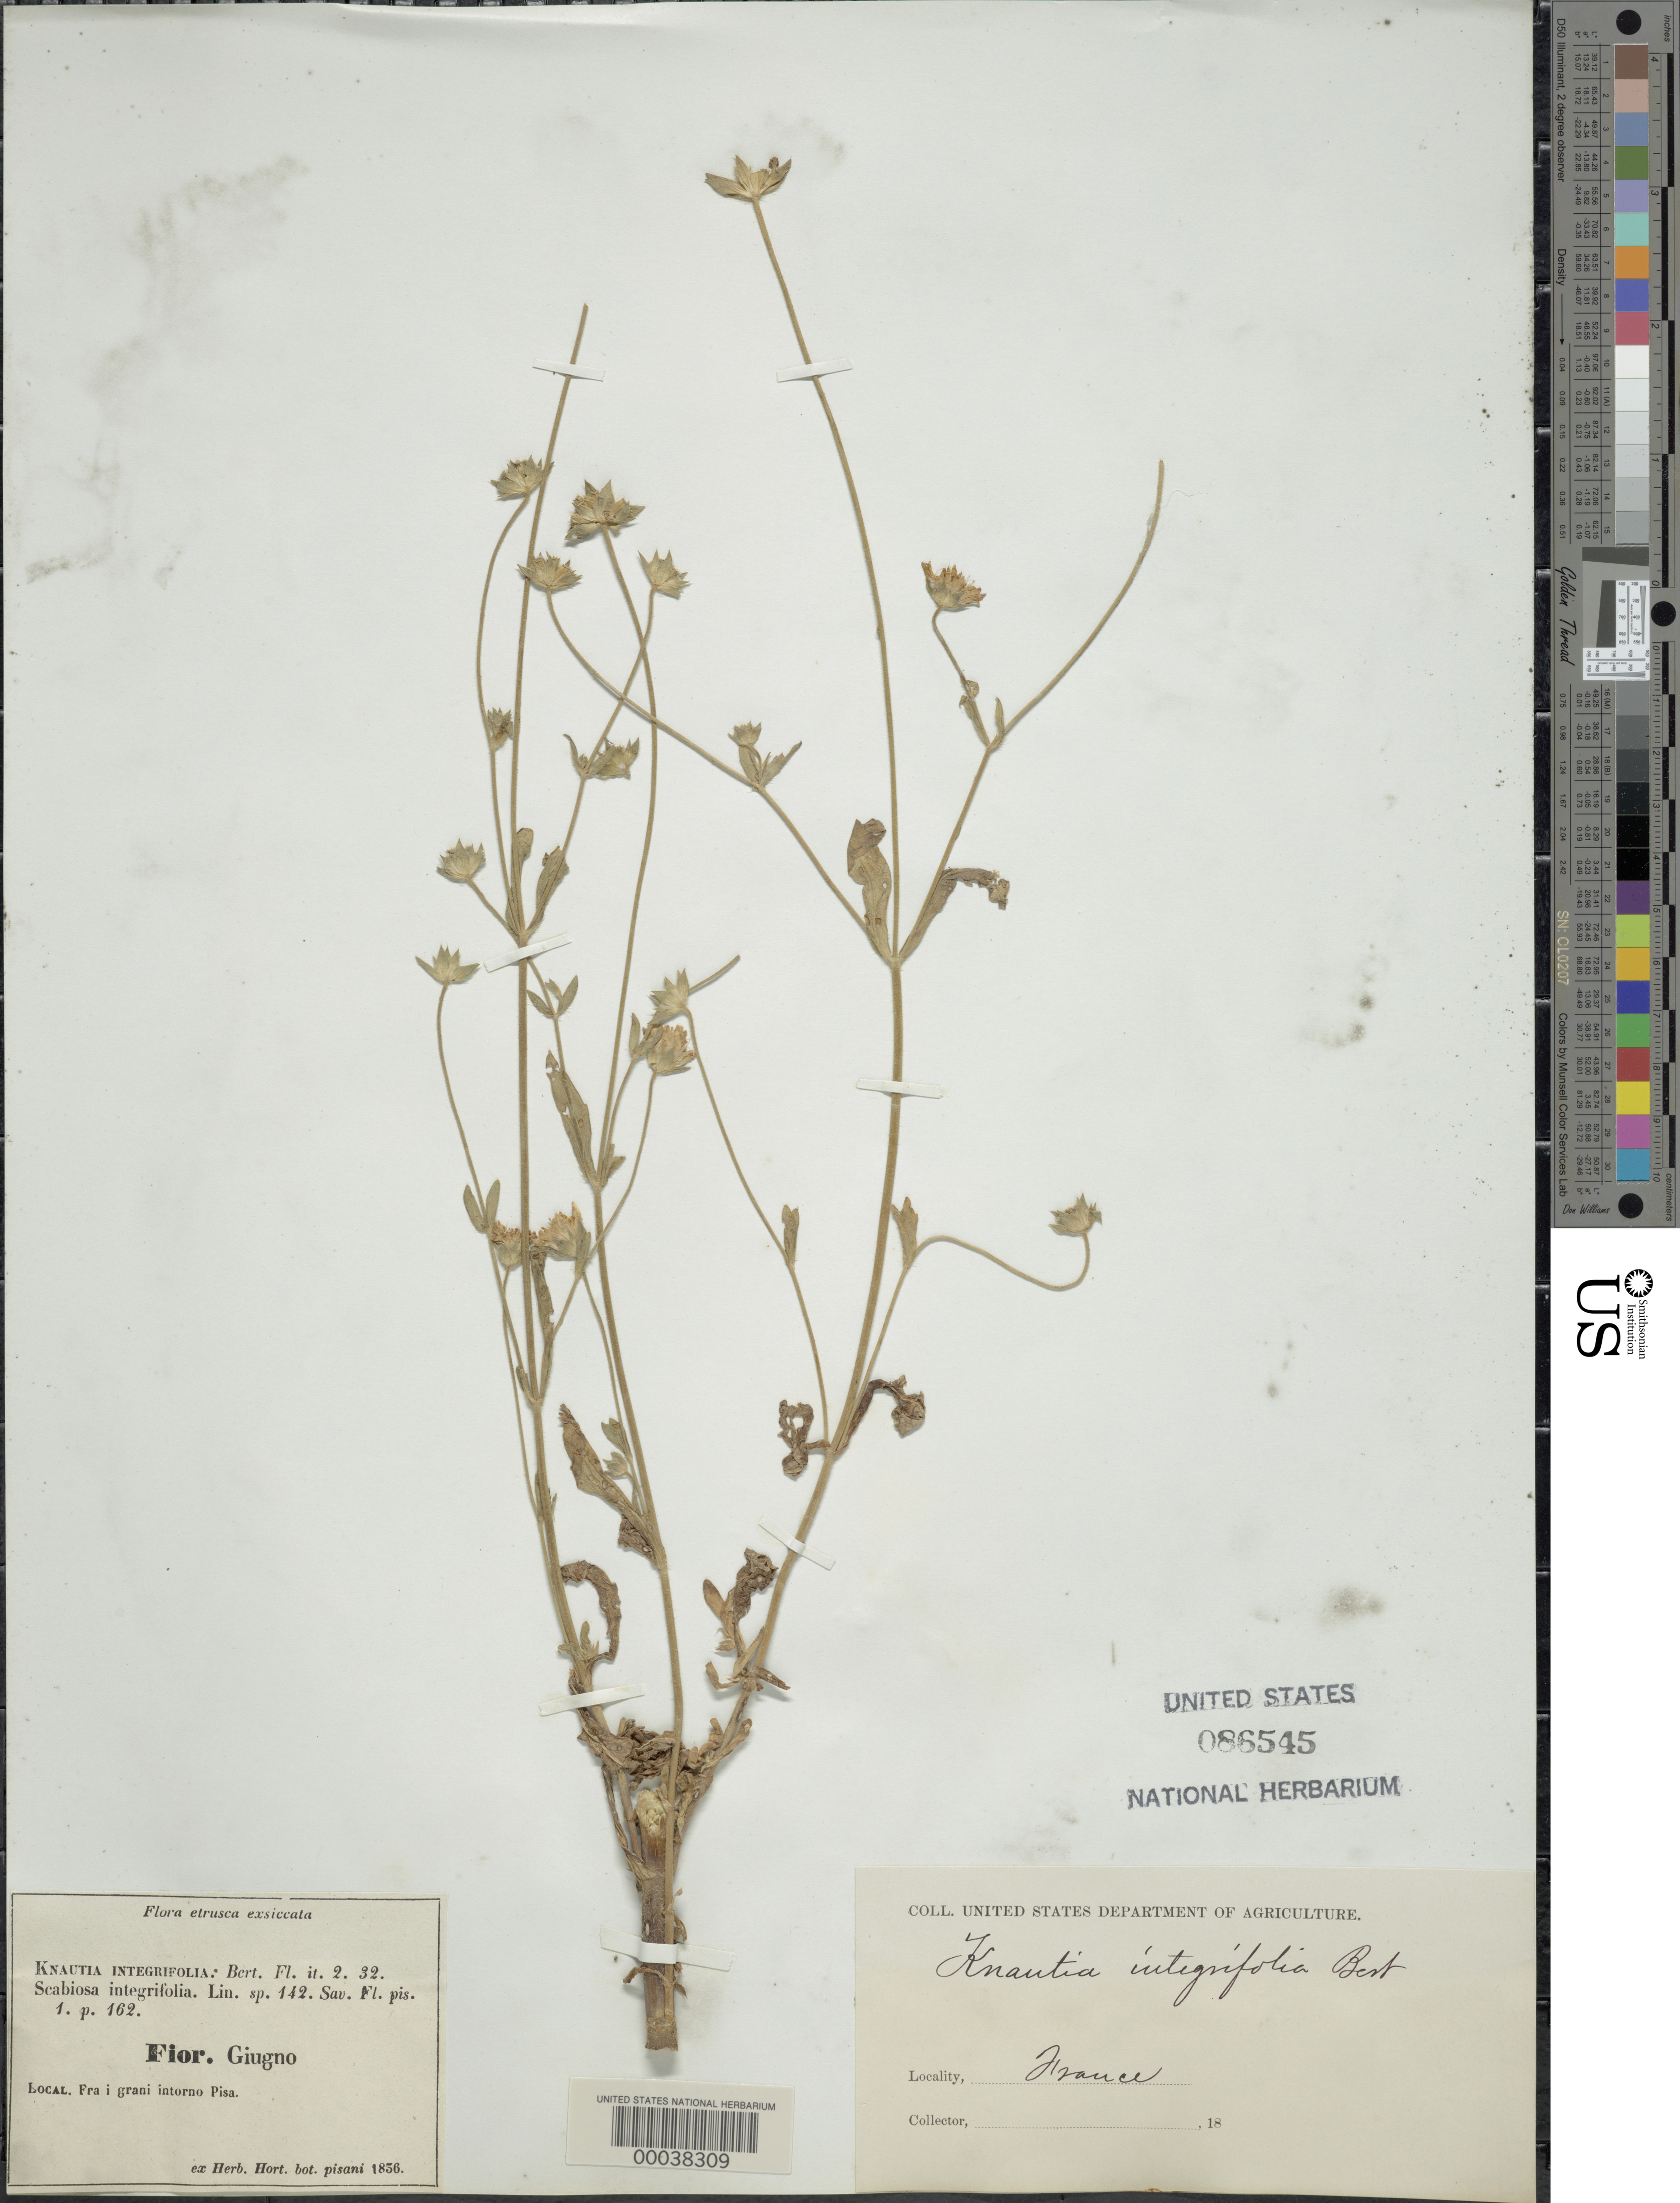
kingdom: Plantae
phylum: Tracheophyta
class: Magnoliopsida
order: Dipsacales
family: Caprifoliaceae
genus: Knautia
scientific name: Knautia integrifolia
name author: Bertero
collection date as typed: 1856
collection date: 1856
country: France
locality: Fior, Guigno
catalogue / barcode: US 86545